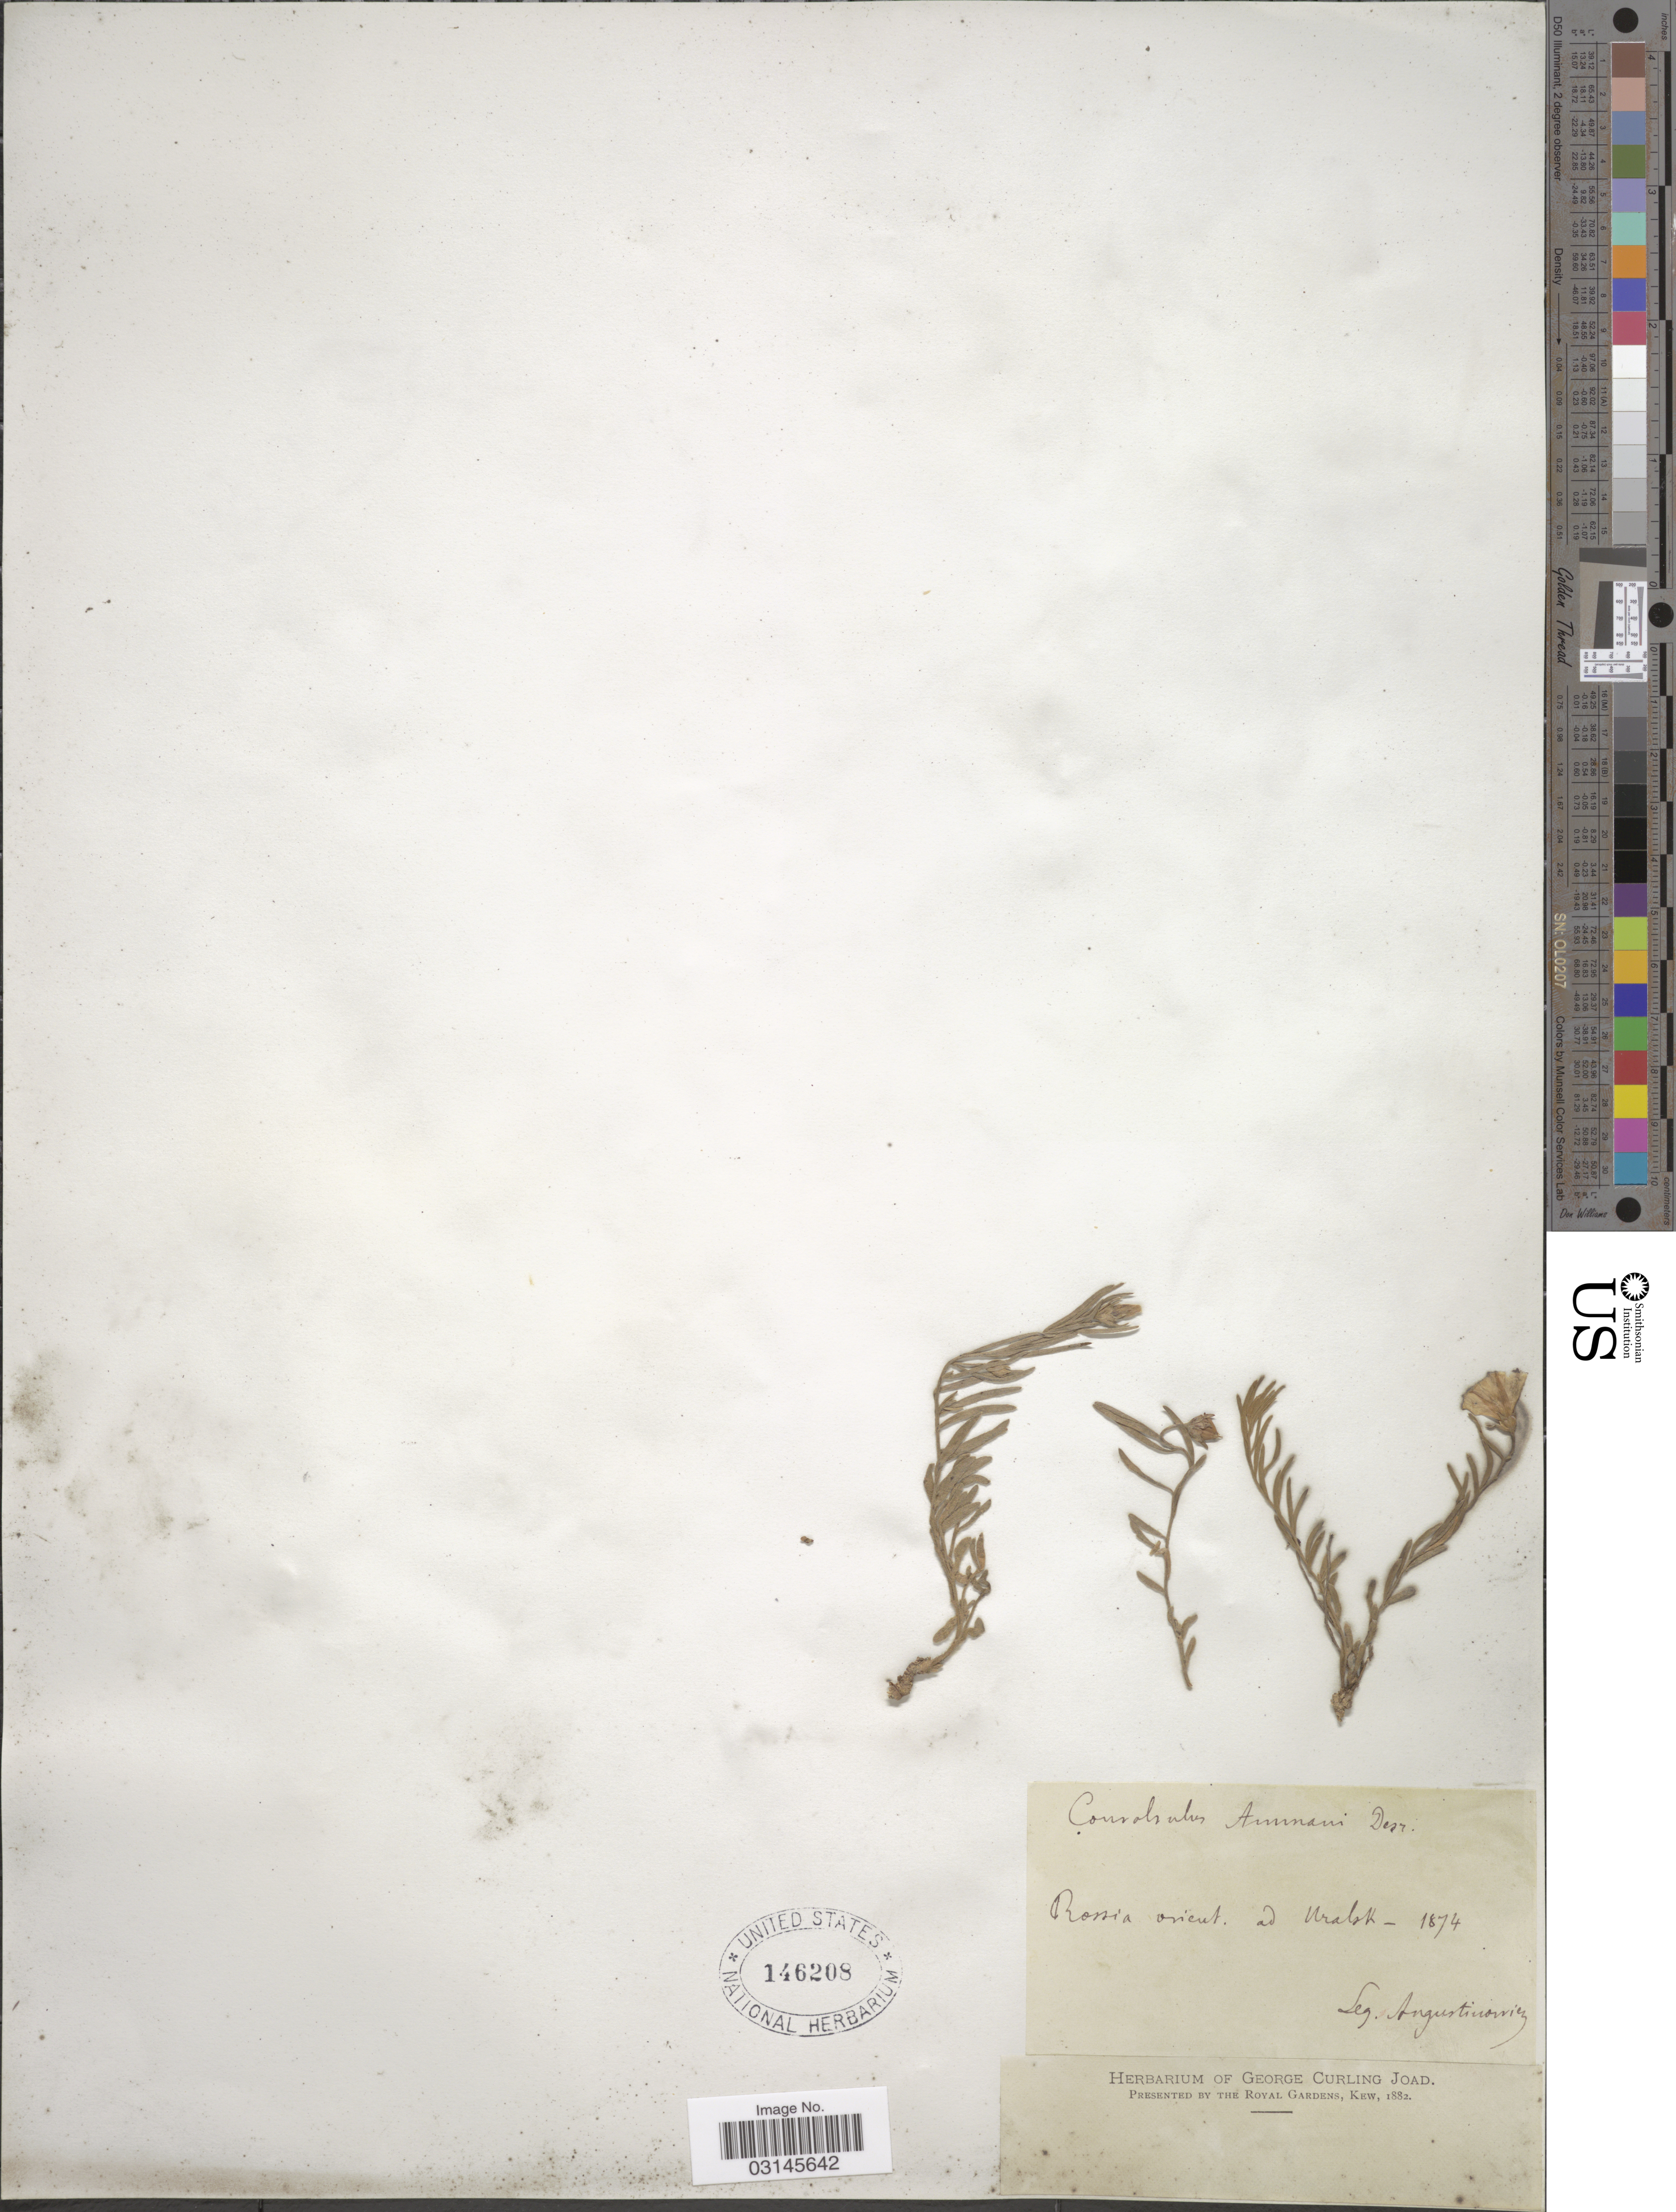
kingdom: Plantae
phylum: Tracheophyta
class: Magnoliopsida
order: Solanales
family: Convolvulaceae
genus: Convolvulus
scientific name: Convolvulus ammanii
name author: Desr.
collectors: -. Angustinowicz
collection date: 1874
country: Russian Federation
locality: Rossia orient. ad Uralsk.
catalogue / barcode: US 146208